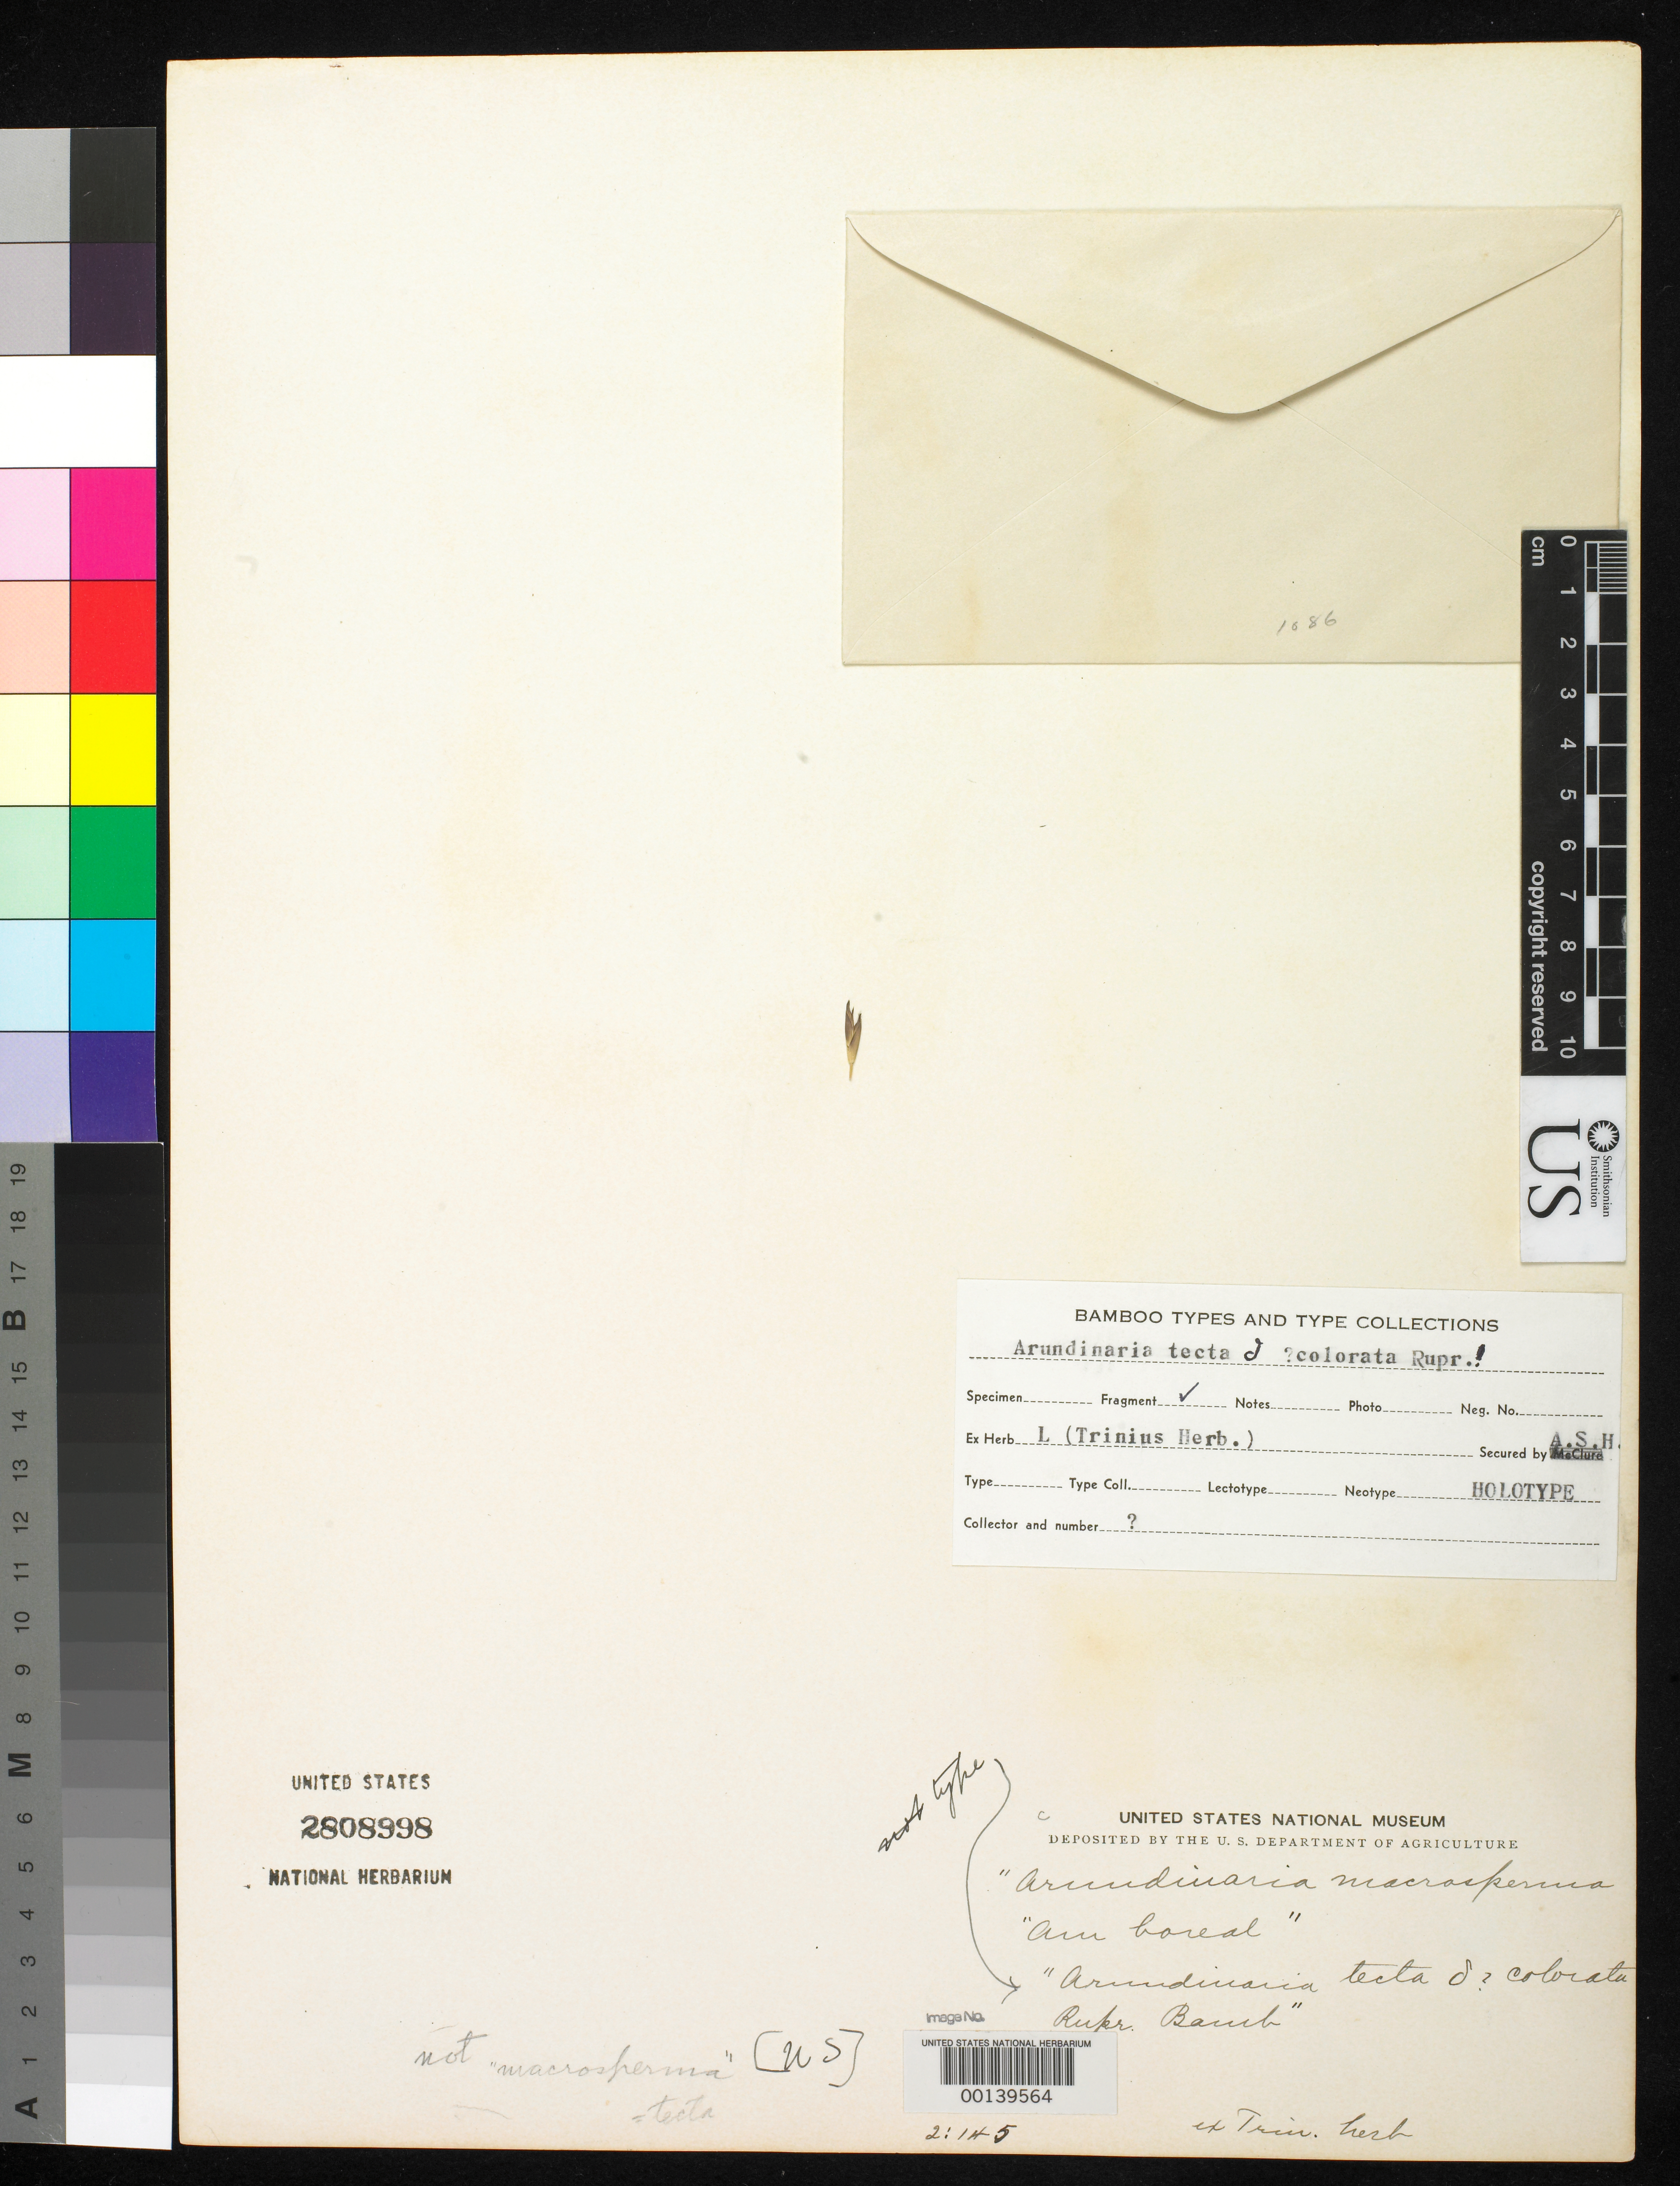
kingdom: Plantae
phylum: Tracheophyta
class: Liliopsida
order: Poales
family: Poaceae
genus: Arundinaria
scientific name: Arundinaria tecta var. colorata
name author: Rupr.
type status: Type Fragment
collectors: ex herb. Trinius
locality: North America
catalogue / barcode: US 2808998